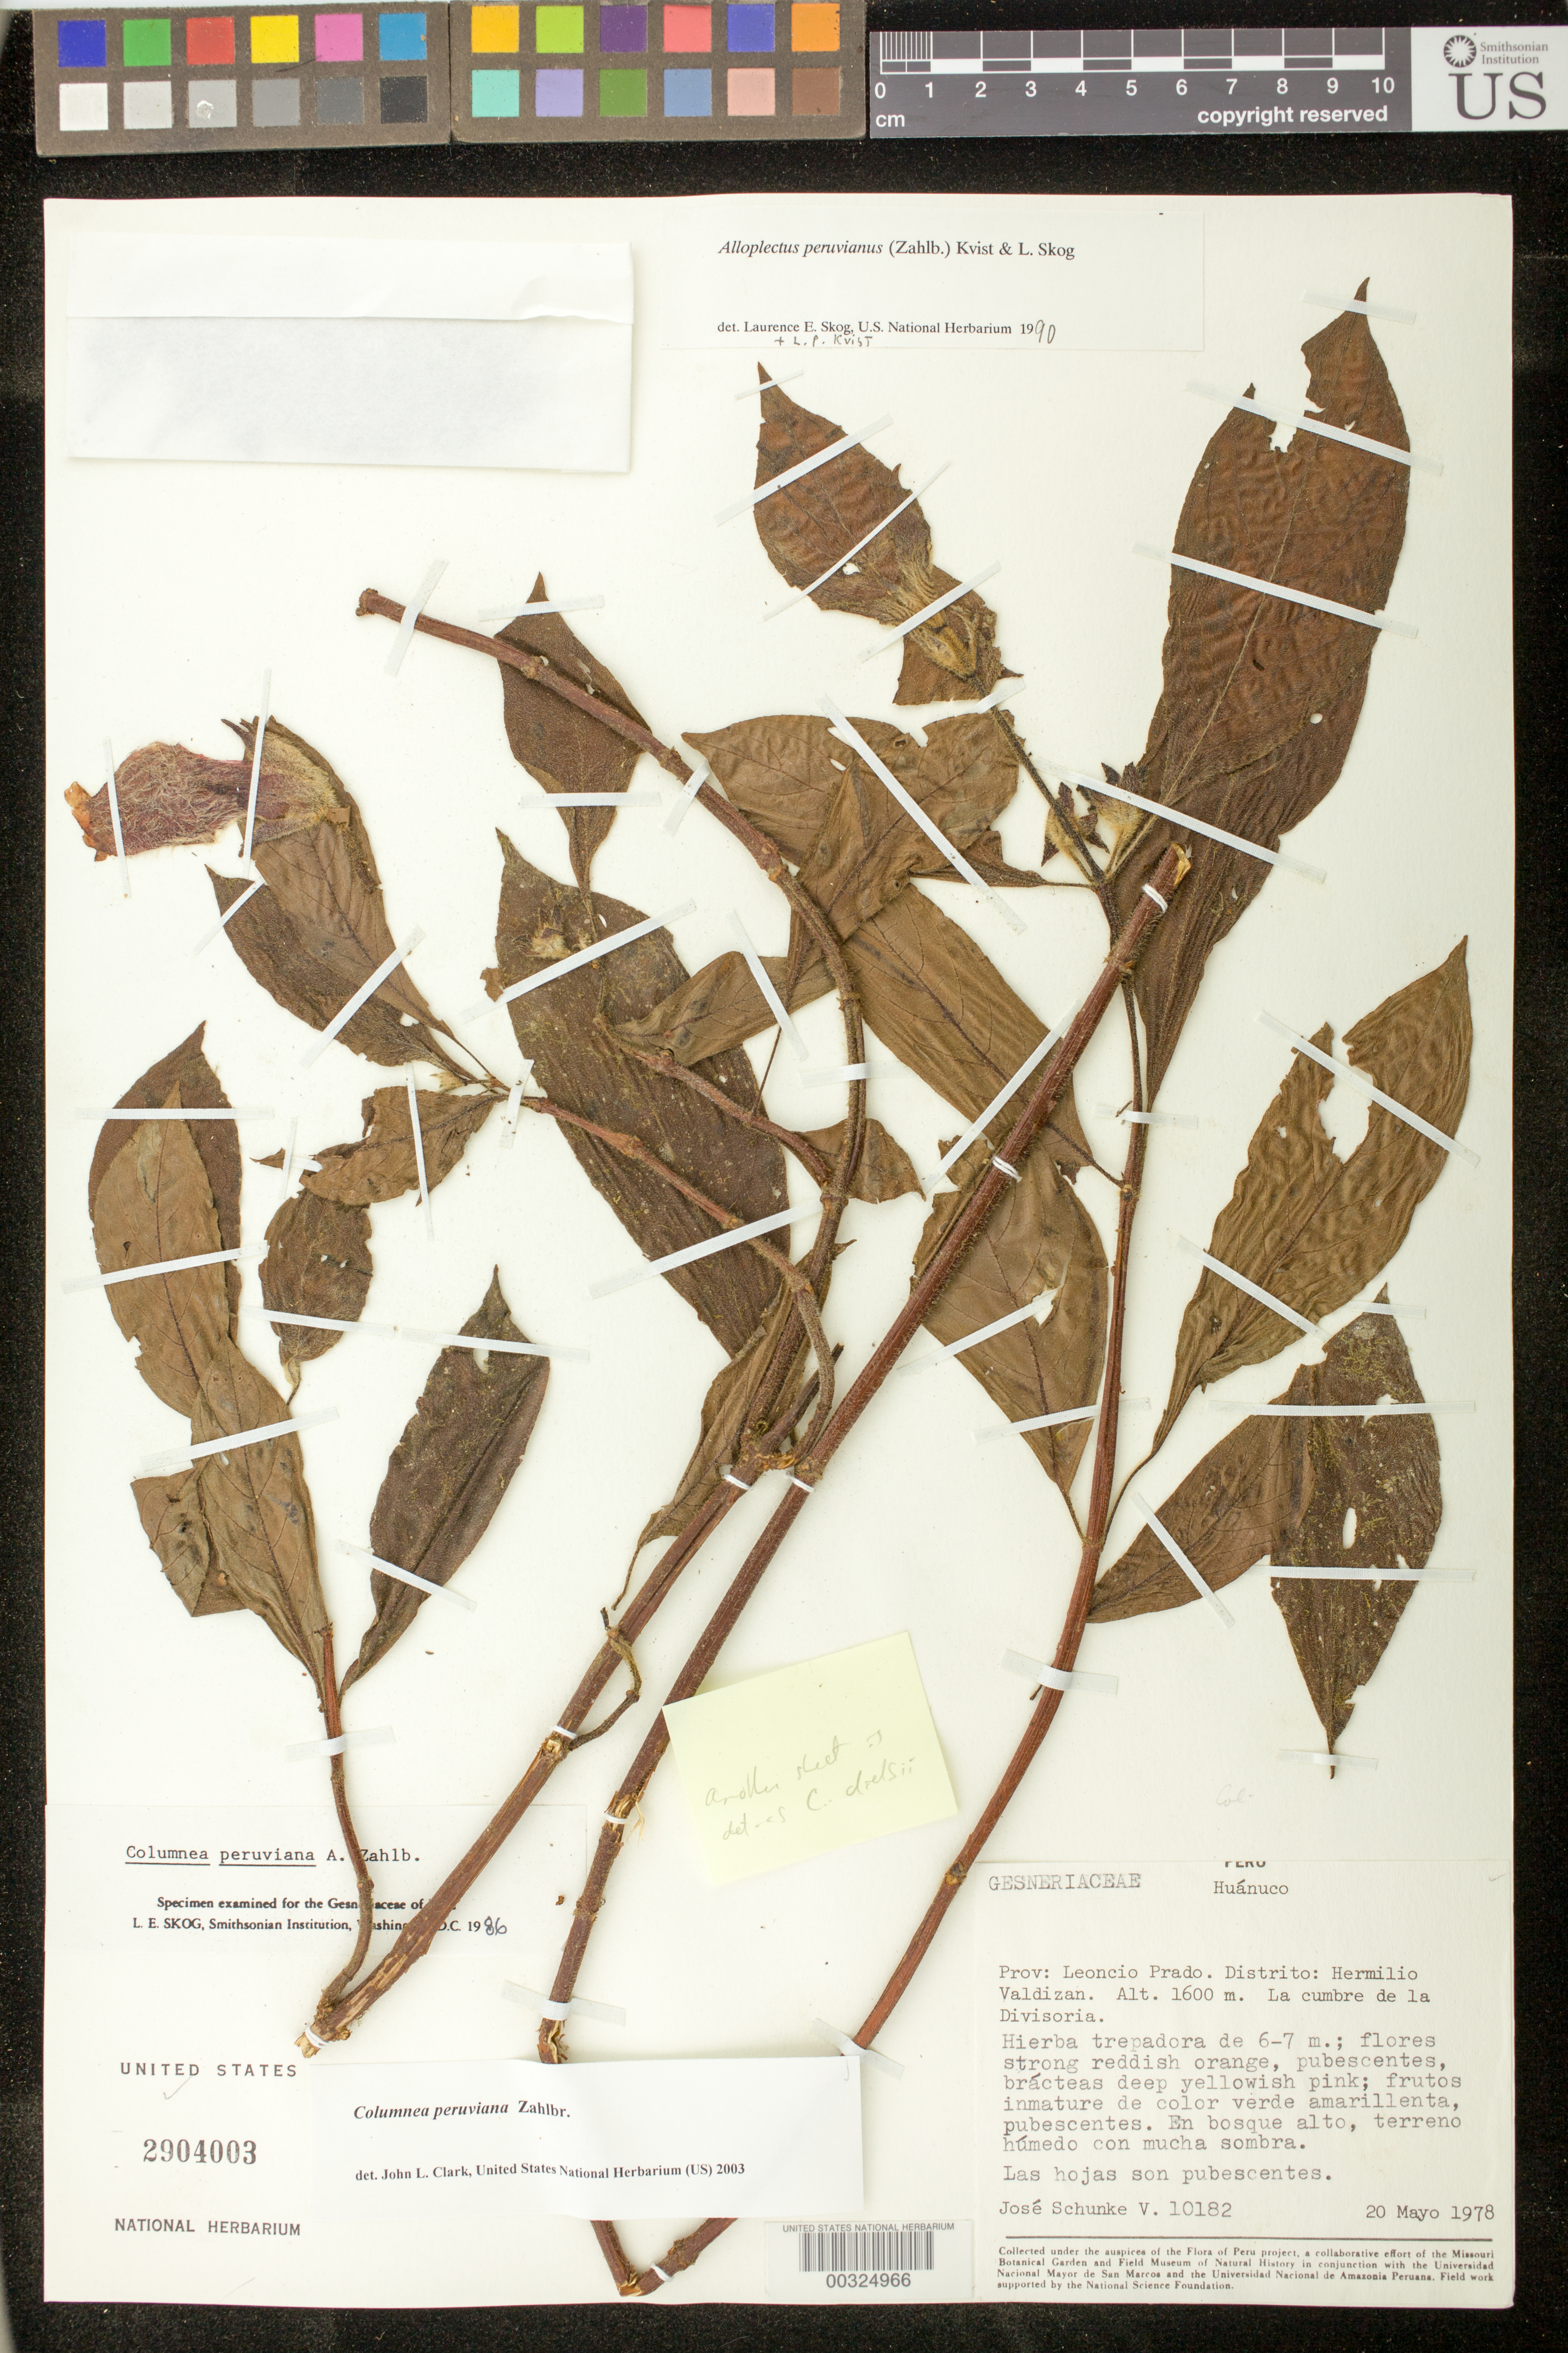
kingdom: Plantae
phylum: Tracheophyta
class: Magnoliopsida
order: Lamiales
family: Gesneriaceae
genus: Columnea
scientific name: Columnea peruviana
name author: Zahlbr.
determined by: Clark, J. L., (SEL), The Marie Selby Botanical Garden (UNITED STATES)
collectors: J. Schunke Vigo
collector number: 10182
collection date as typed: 20 May 1978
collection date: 1978-05-20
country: Peru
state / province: Huánuco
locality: Prov. Leoncio Prado; Dtto. Hermilio Valdizan, summit of la Divisoria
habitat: En bosque alto, terreno húmedo con mucha sombra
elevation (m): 1600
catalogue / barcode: US 2904003